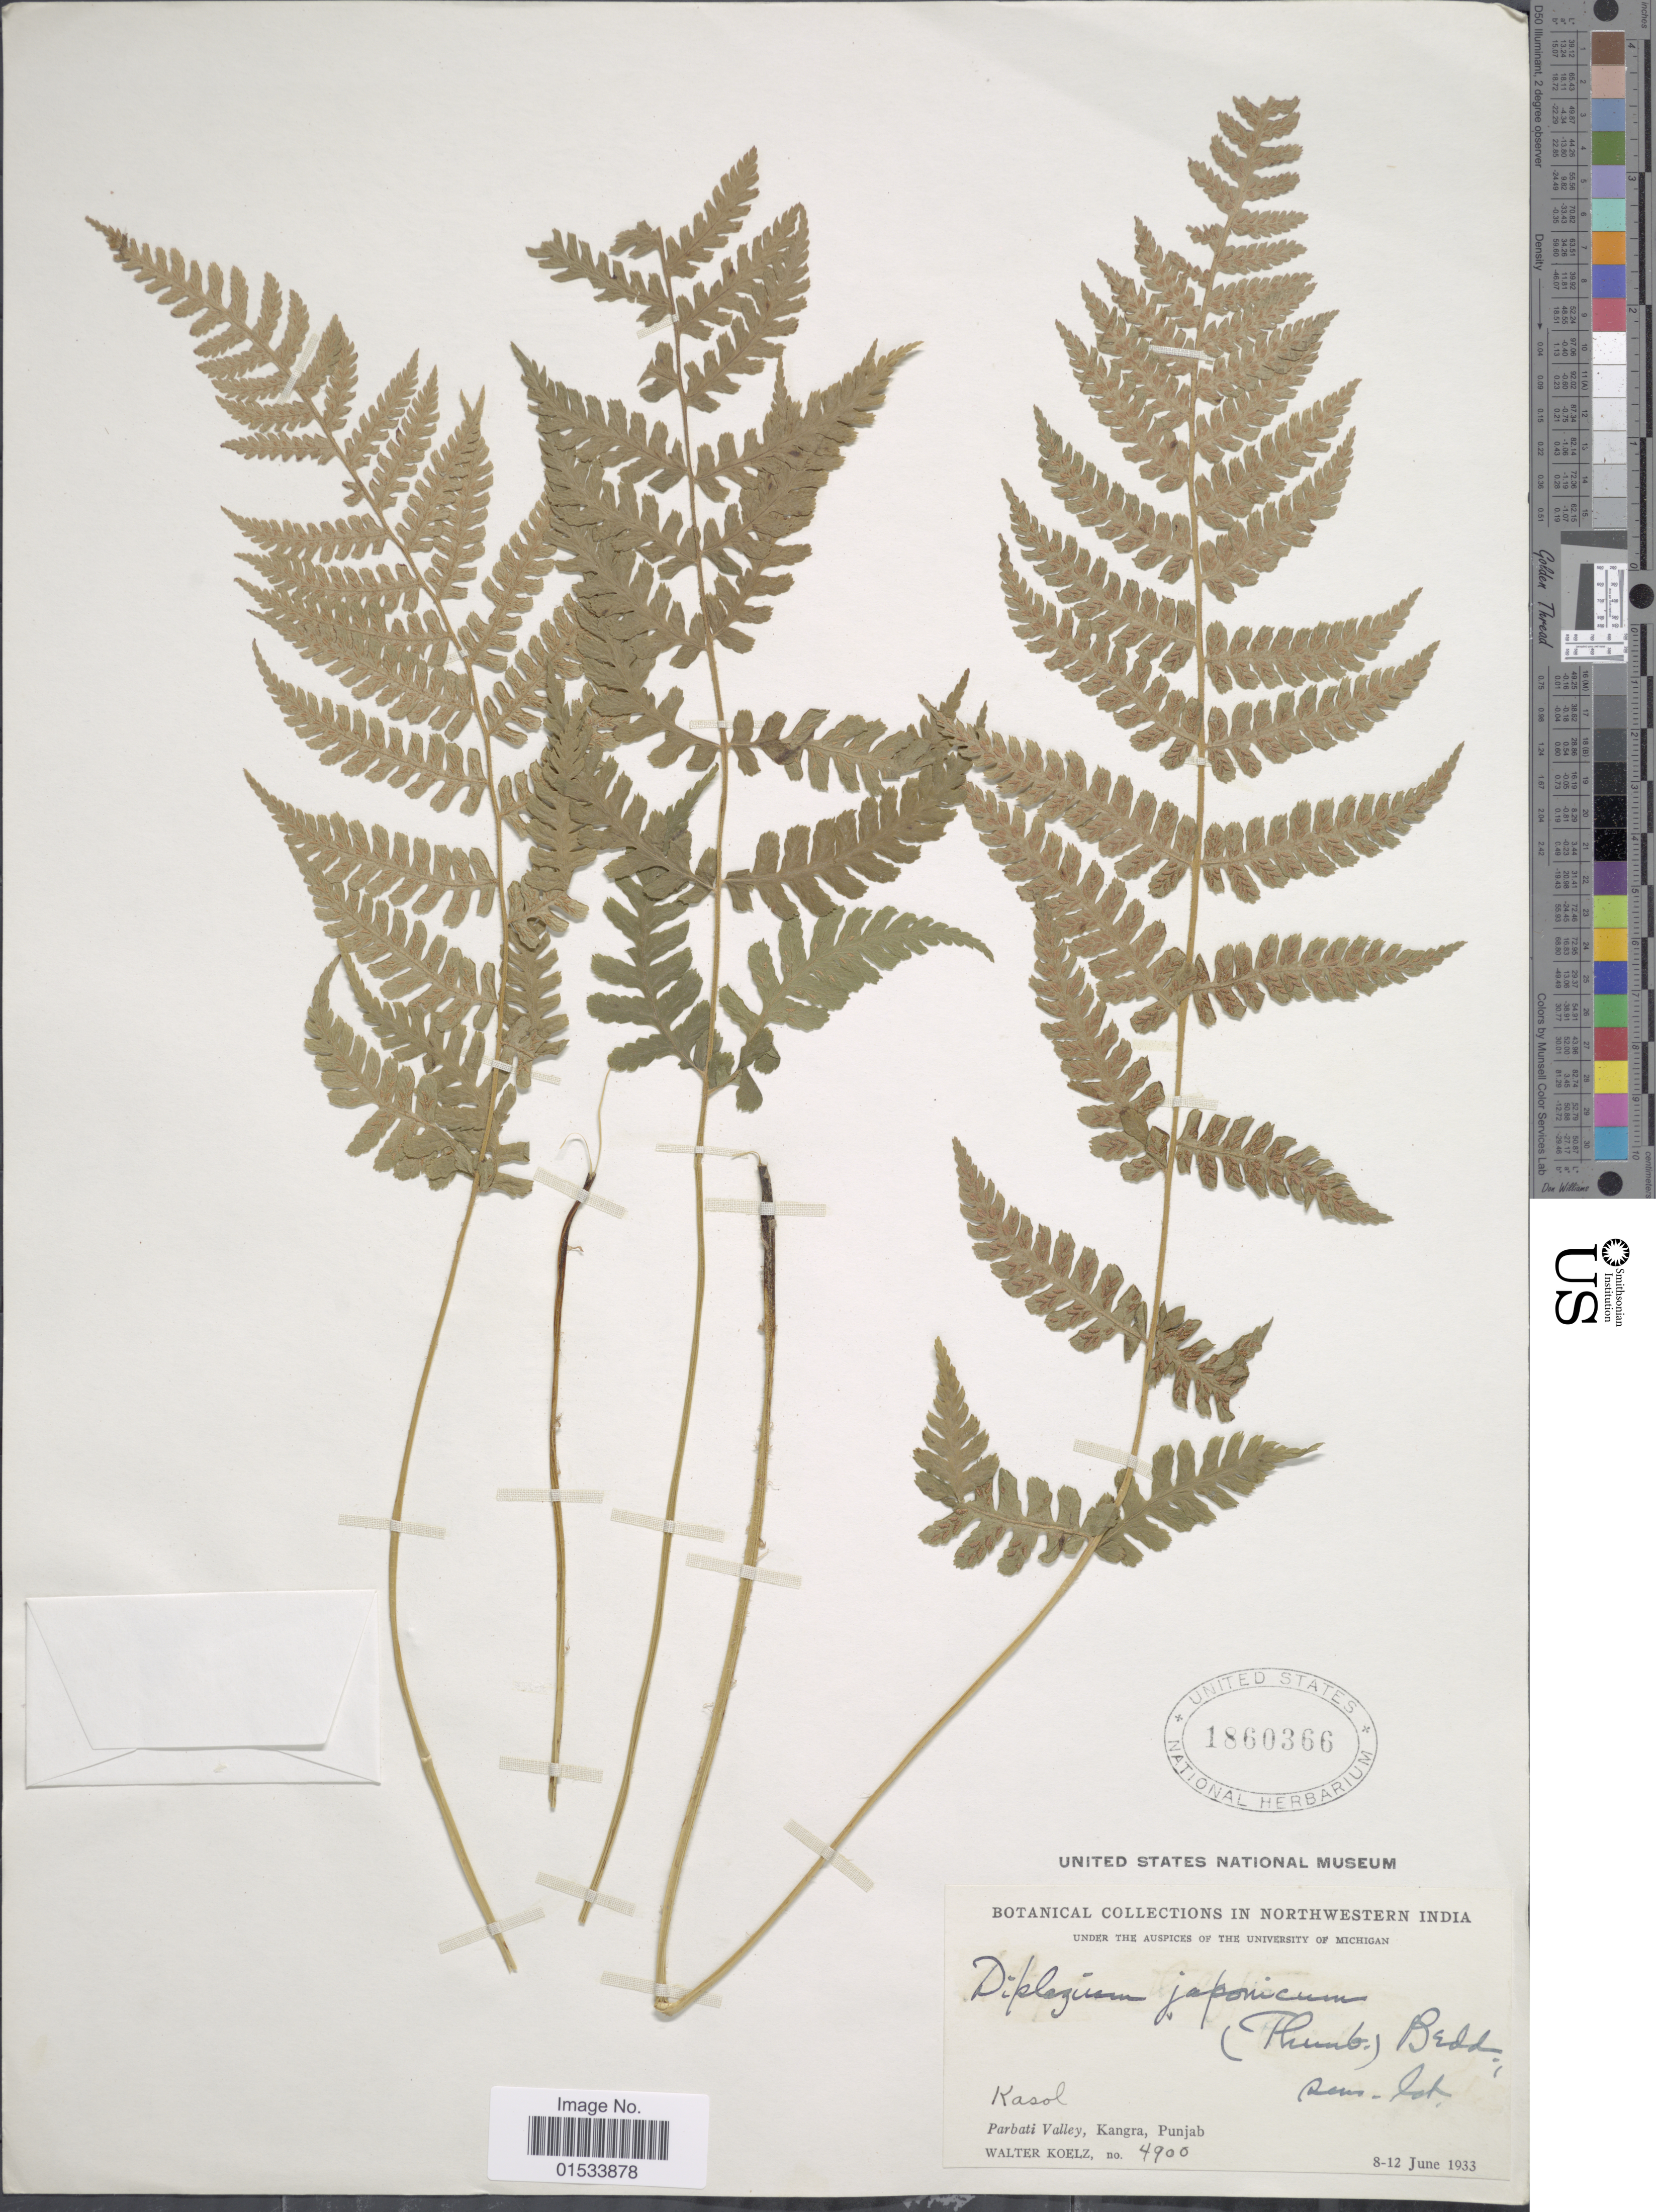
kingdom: Plantae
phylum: Tracheophyta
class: Polypodiopsida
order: Polypodiales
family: Athyriaceae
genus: Diplazium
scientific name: Diplazium japonicum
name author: (Thunb.) Copel.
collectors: W. N. Koelz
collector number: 4900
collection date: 1933-06-08/1933-06-12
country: India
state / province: Himachal Pradesh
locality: Parbati Valley, Kangra, Kasol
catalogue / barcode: US 1860366